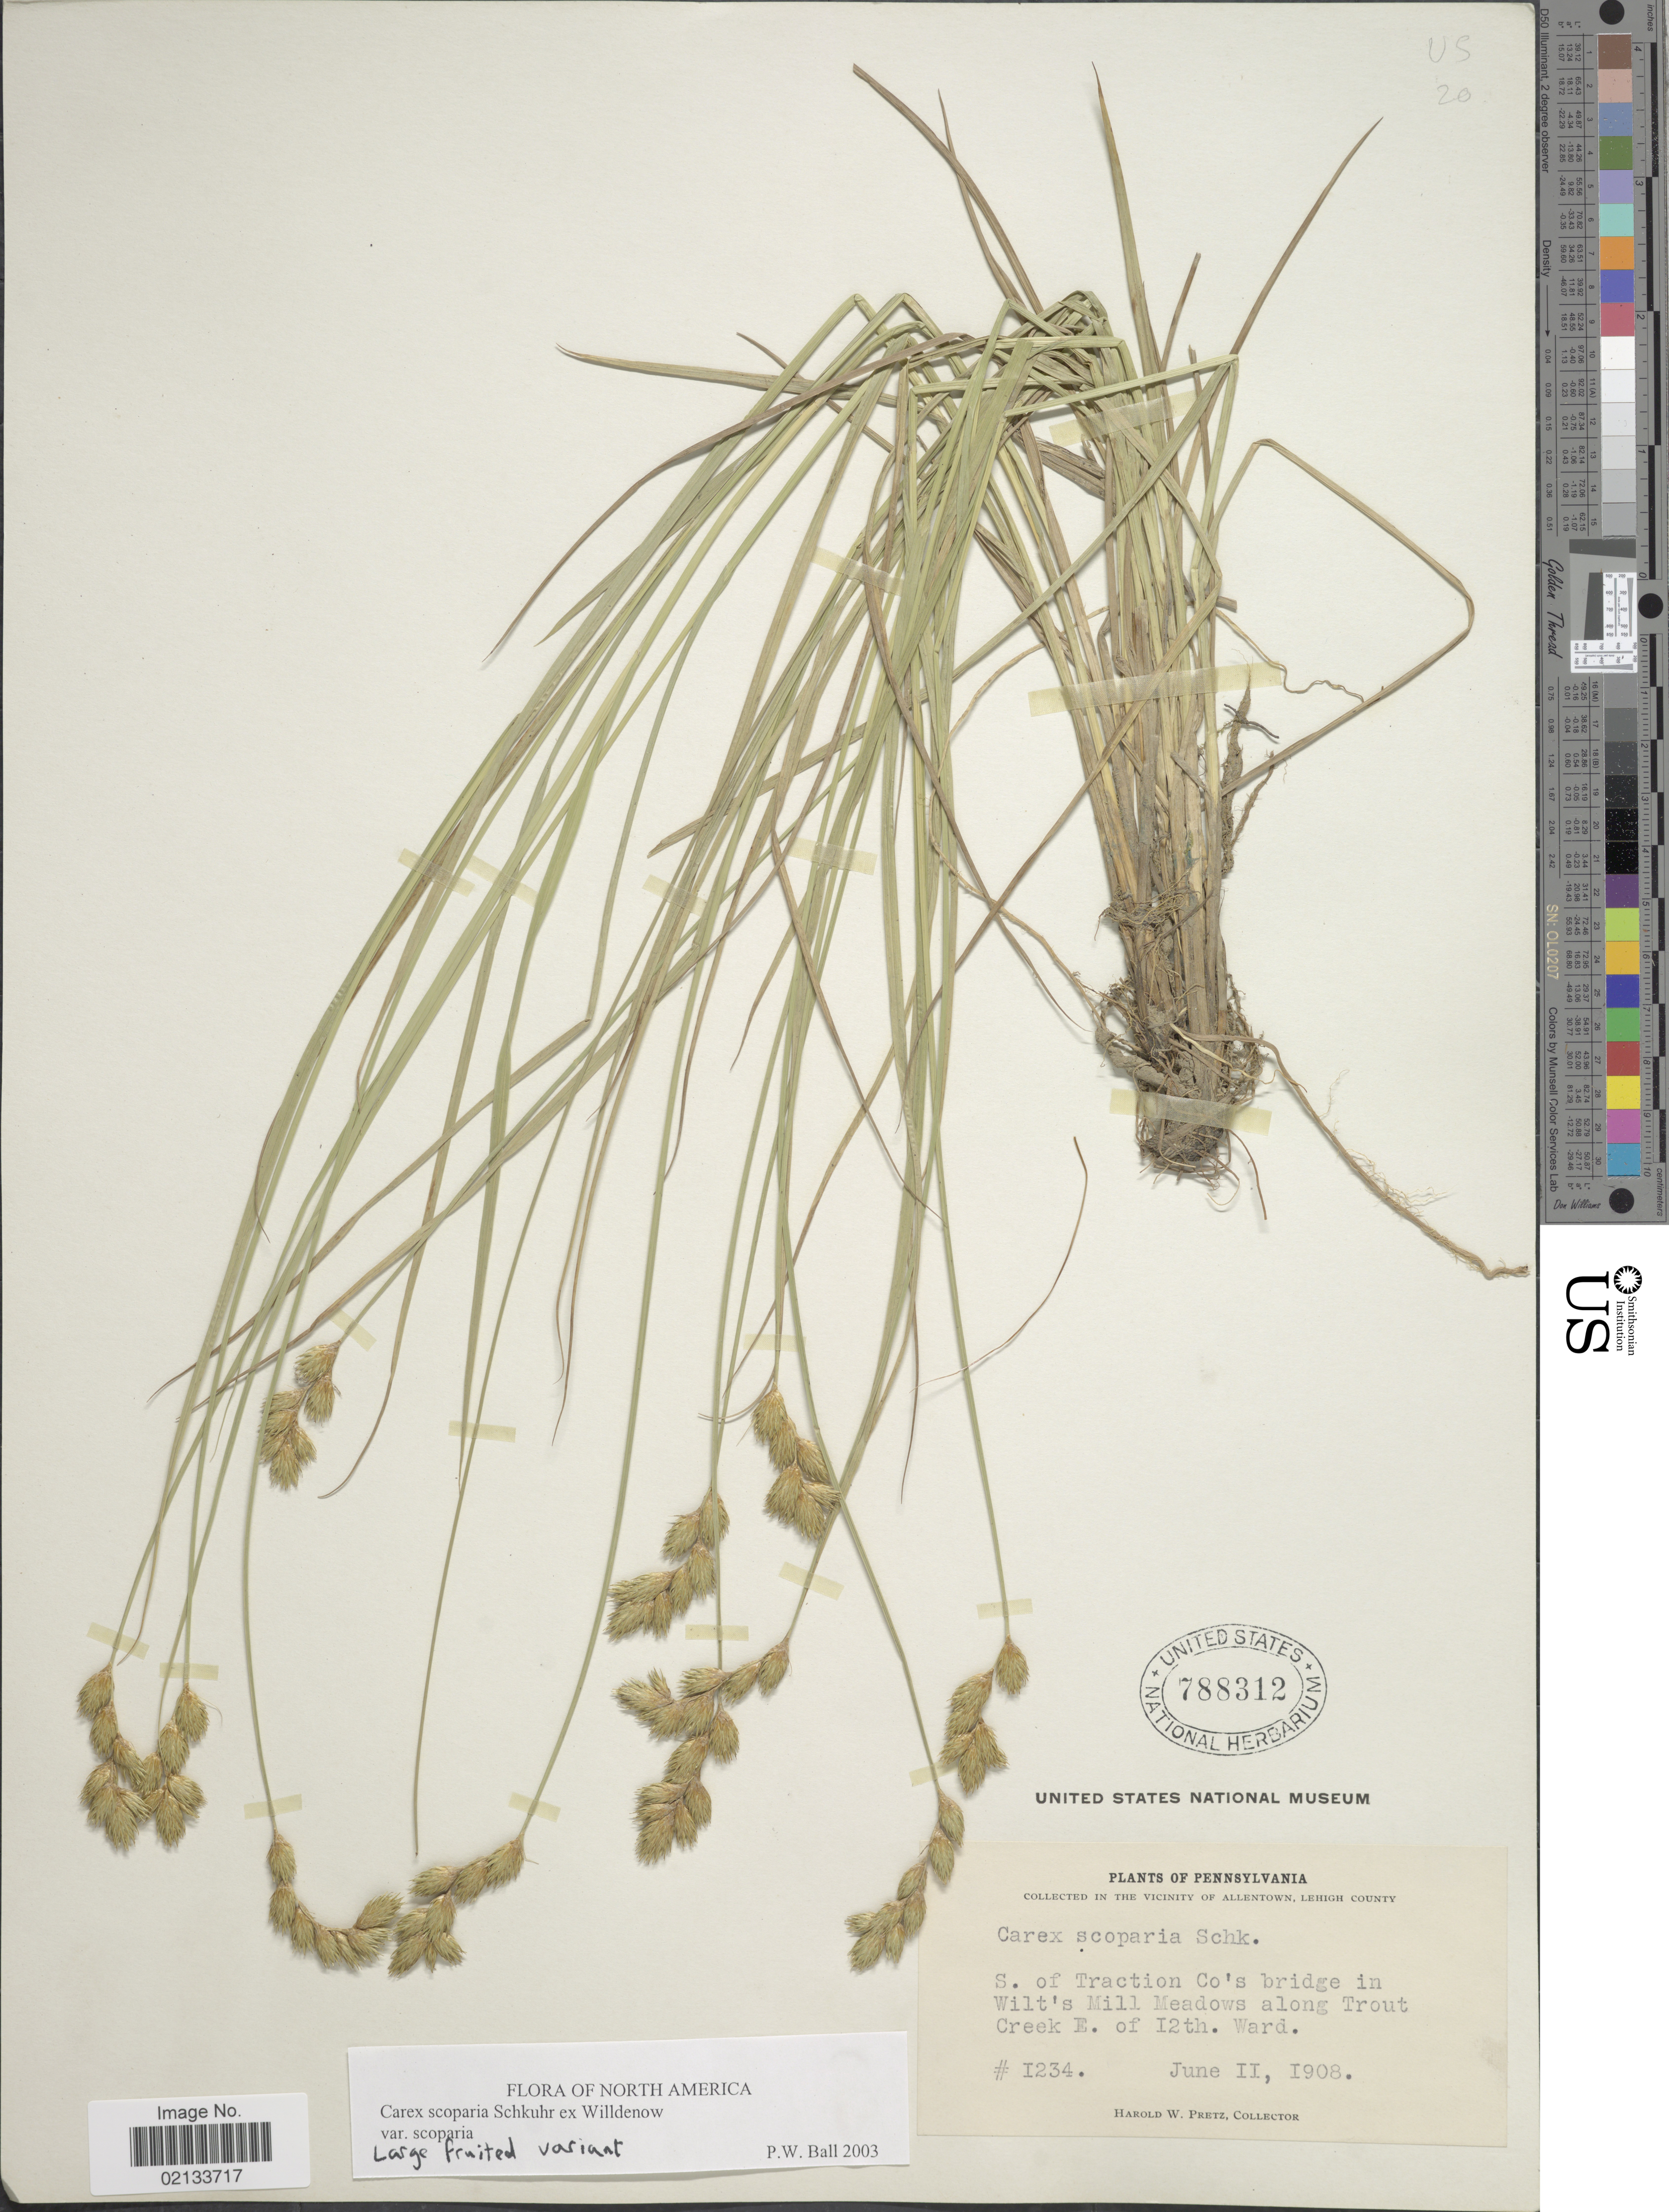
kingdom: Plantae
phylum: Tracheophyta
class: Liliopsida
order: Poales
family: Cyperaceae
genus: Carex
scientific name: Carex scoparia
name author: Schkuhr ex Willd.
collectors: H. W. Pretz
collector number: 1234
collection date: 1908-06-02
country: United States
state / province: Pennsylvania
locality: In the Vicinity of Allentown, Lehigh County, S. of Traction Co's bridge in Wilt's Mill Meadows along Trout Creek E. of 12th. Ward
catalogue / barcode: US 788312